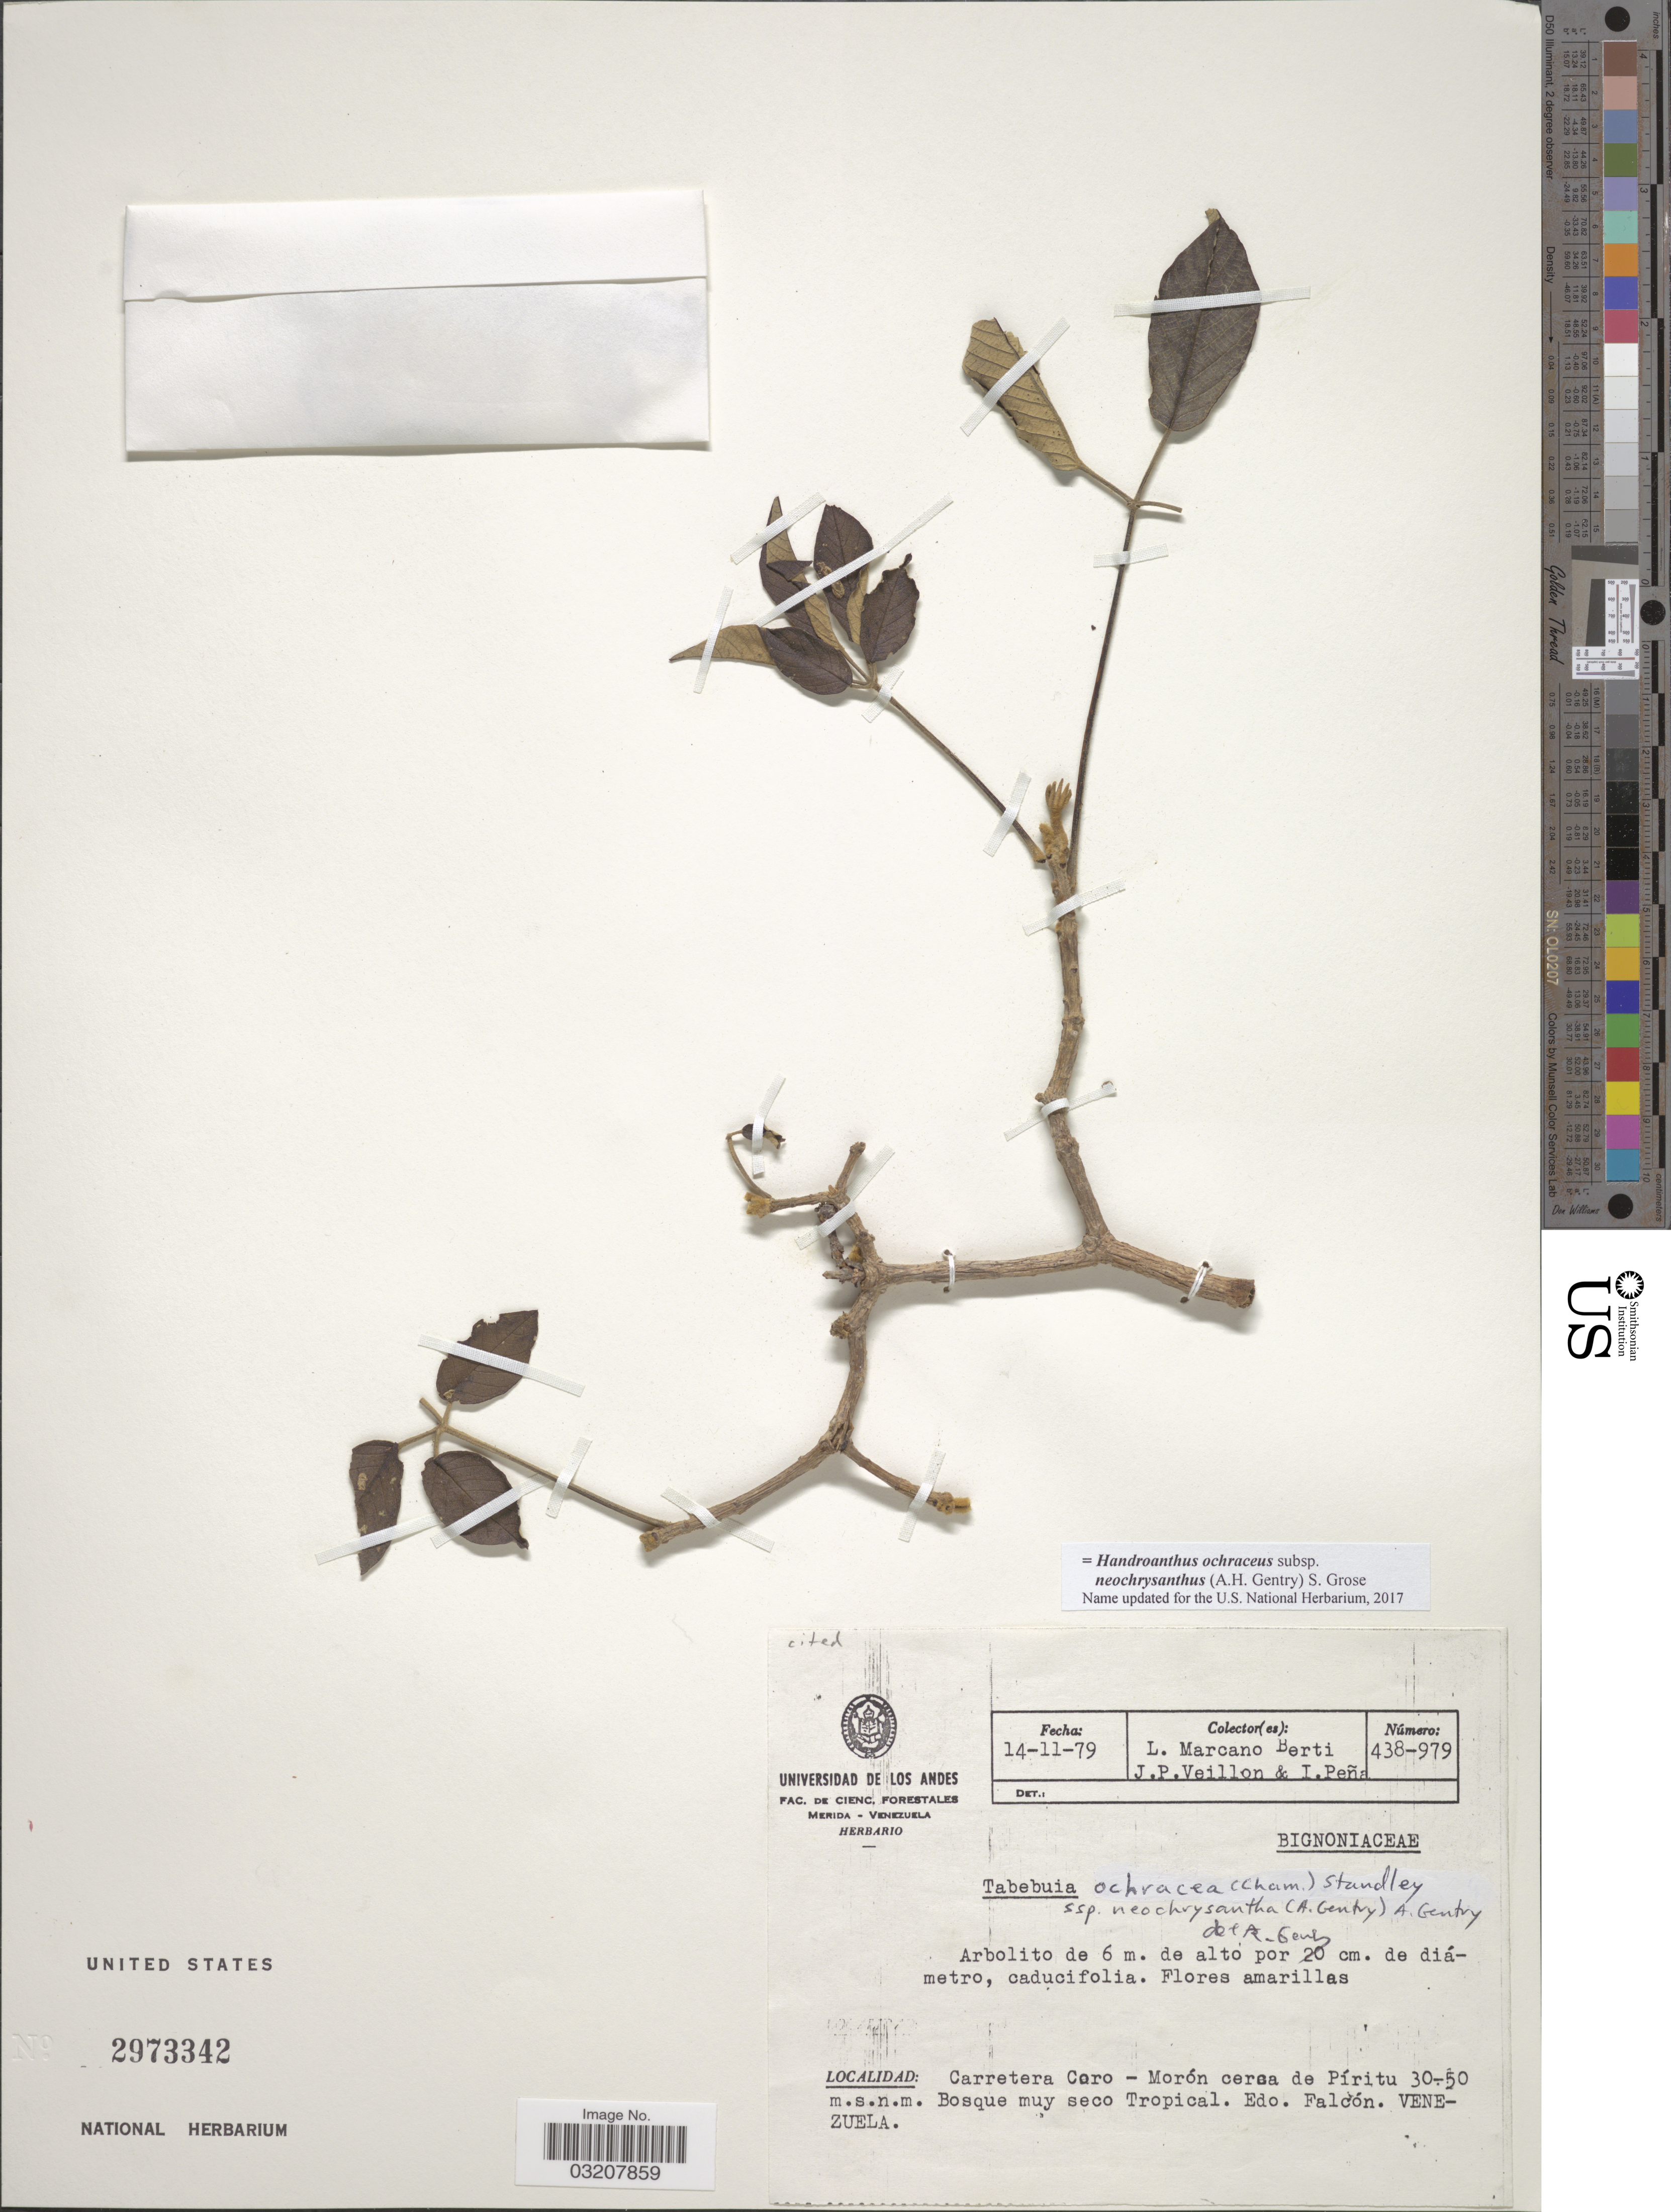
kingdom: Plantae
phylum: Tracheophyta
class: Magnoliopsida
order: Lamiales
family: Bignoniaceae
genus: Handroanthus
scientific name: Handroanthus ochraceus subsp. neochrysanthus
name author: (A.H. Gentry) S.O. Grose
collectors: L. Marcano-Berti, J. Veillon & I. Pena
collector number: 438-979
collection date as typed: Transcribed d/m/y: 14/11/79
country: Venezuela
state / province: Falcón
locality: Carretaro Coro - Morón de Píritu. Bosque muy seco Tropical.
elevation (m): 30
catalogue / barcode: US 2973342